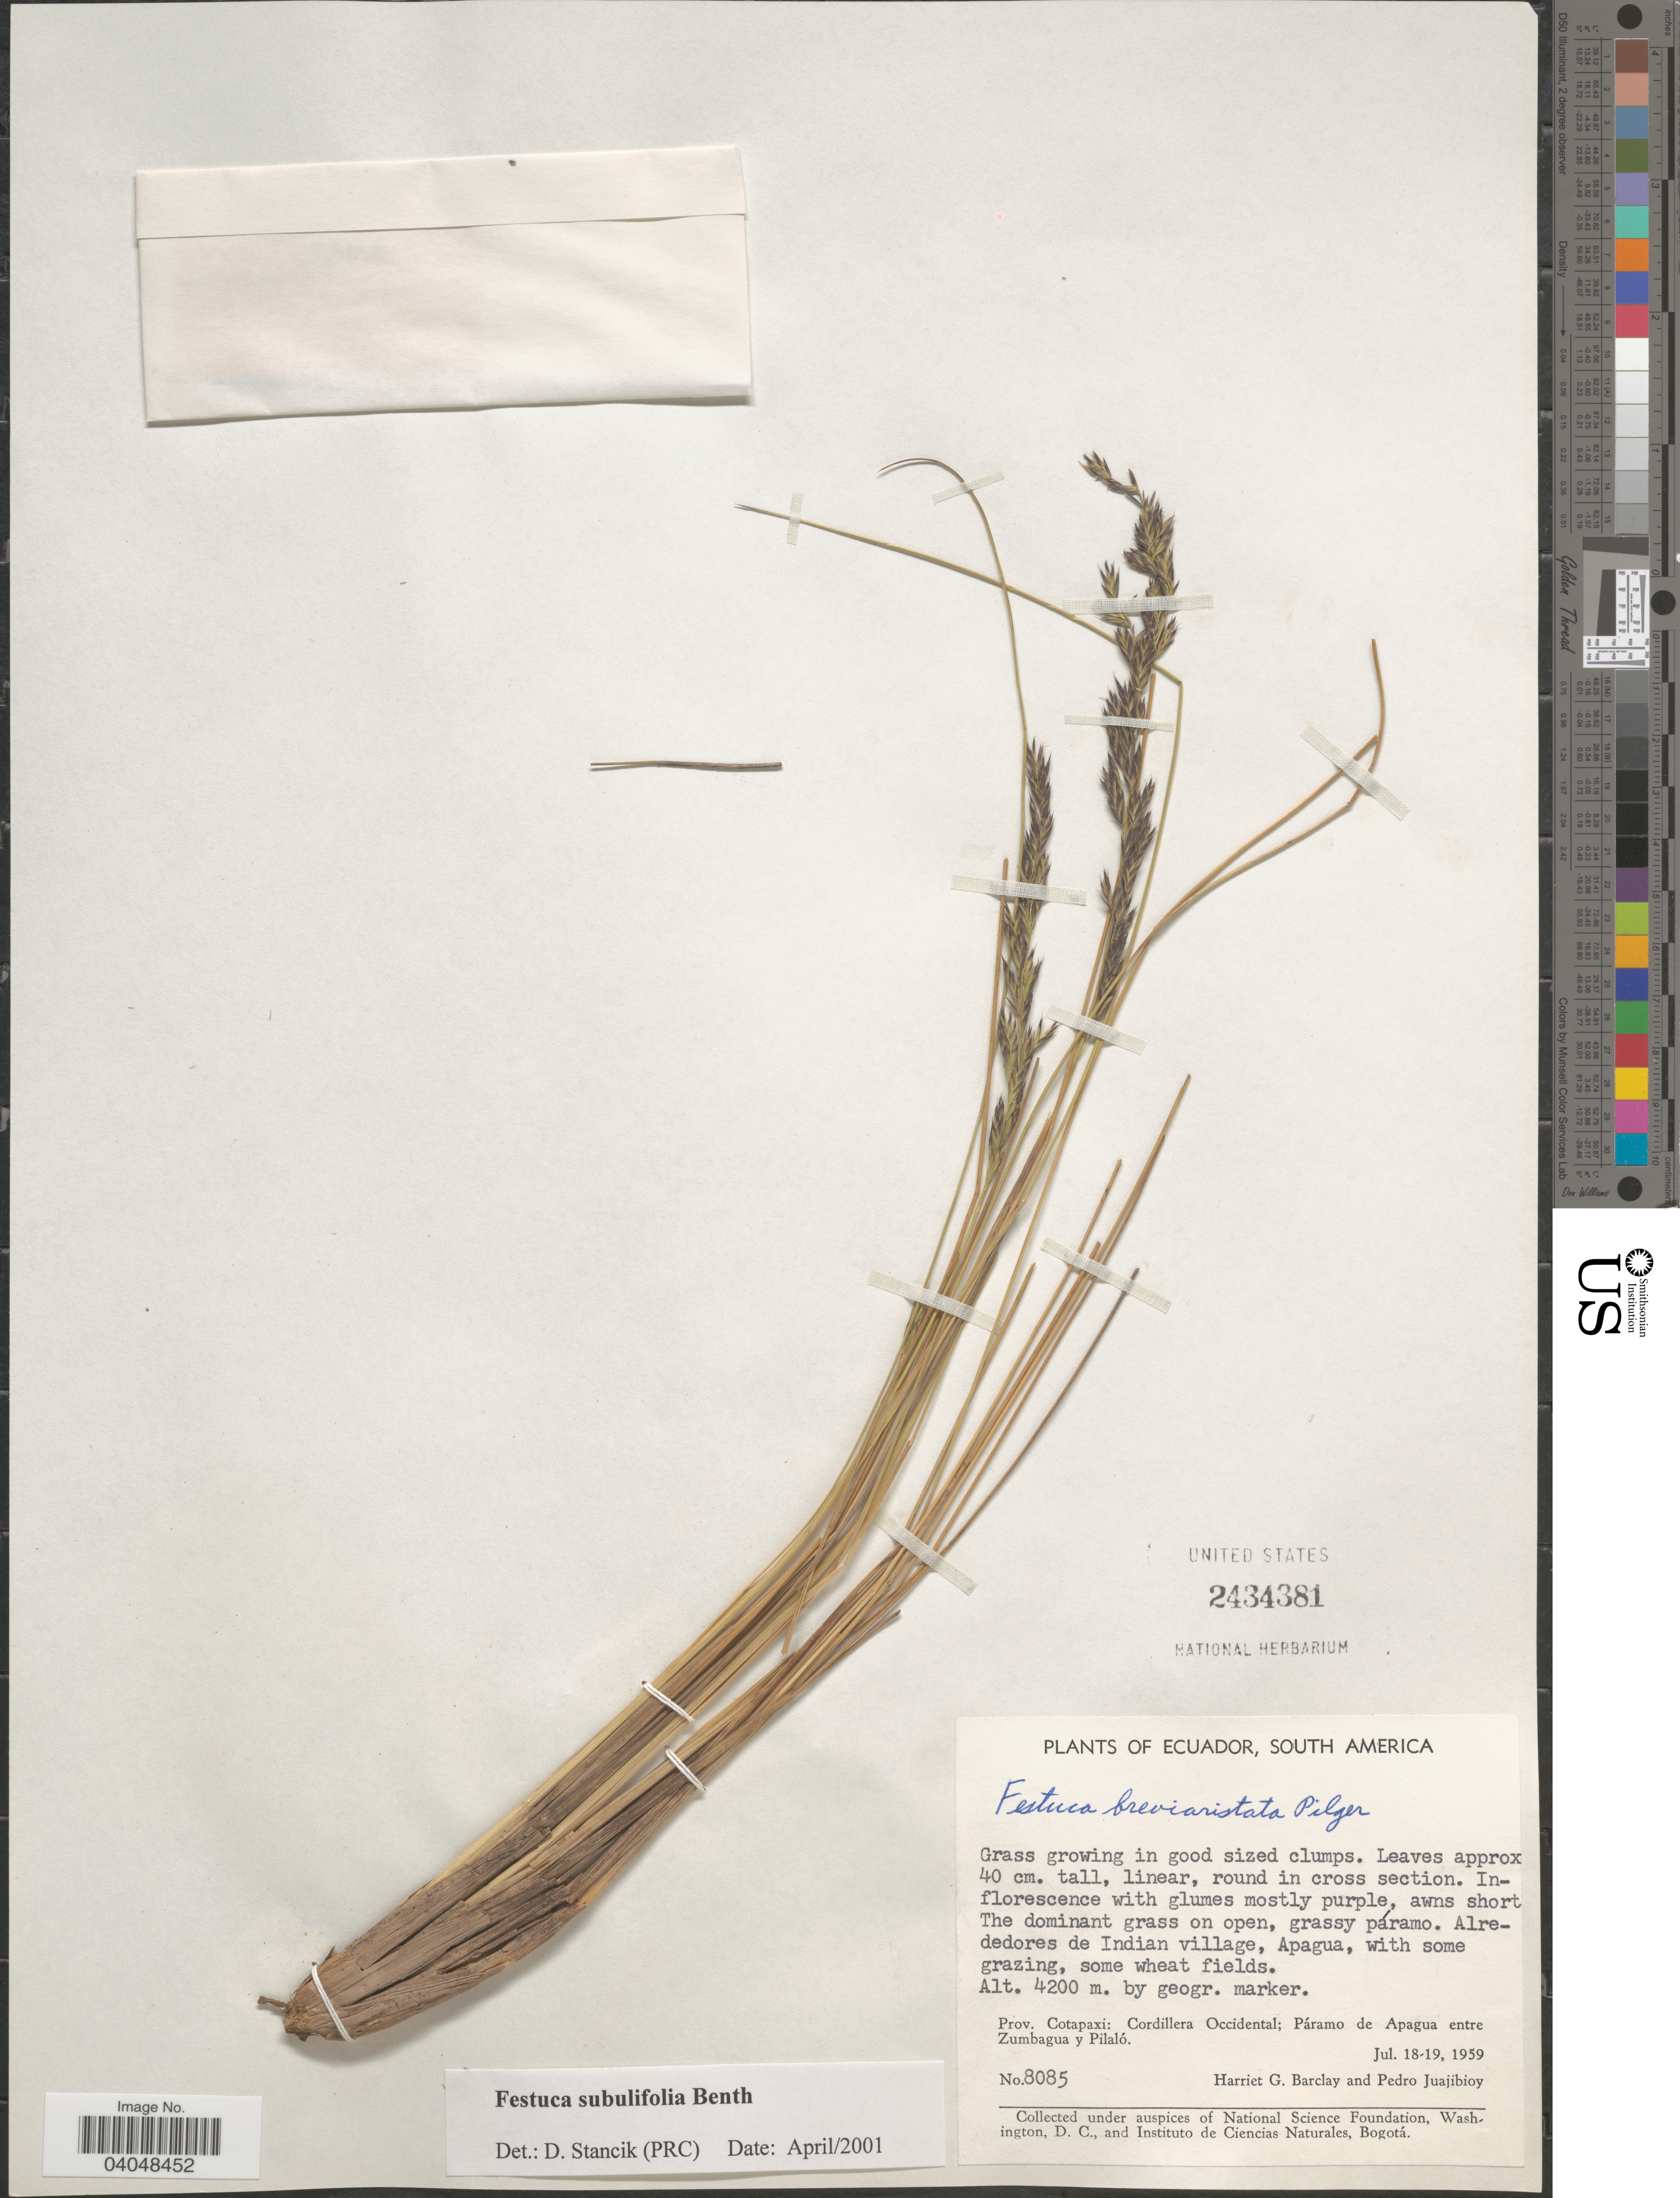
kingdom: Plantae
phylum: Tracheophyta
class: Liliopsida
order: Poales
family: Poaceae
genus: Festuca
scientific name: Festuca subulifolia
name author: Benth.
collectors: H. G. Barclay & P. Juajibioy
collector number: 8085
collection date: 1959-07-18/1959-07-19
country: Ecuador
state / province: Cotopaxi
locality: Alrededores de Indian villagem Apagua. Cordillera Occidental; Páramo de Apagua entre Zumbagua y Pilaló.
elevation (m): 4200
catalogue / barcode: US 2434381